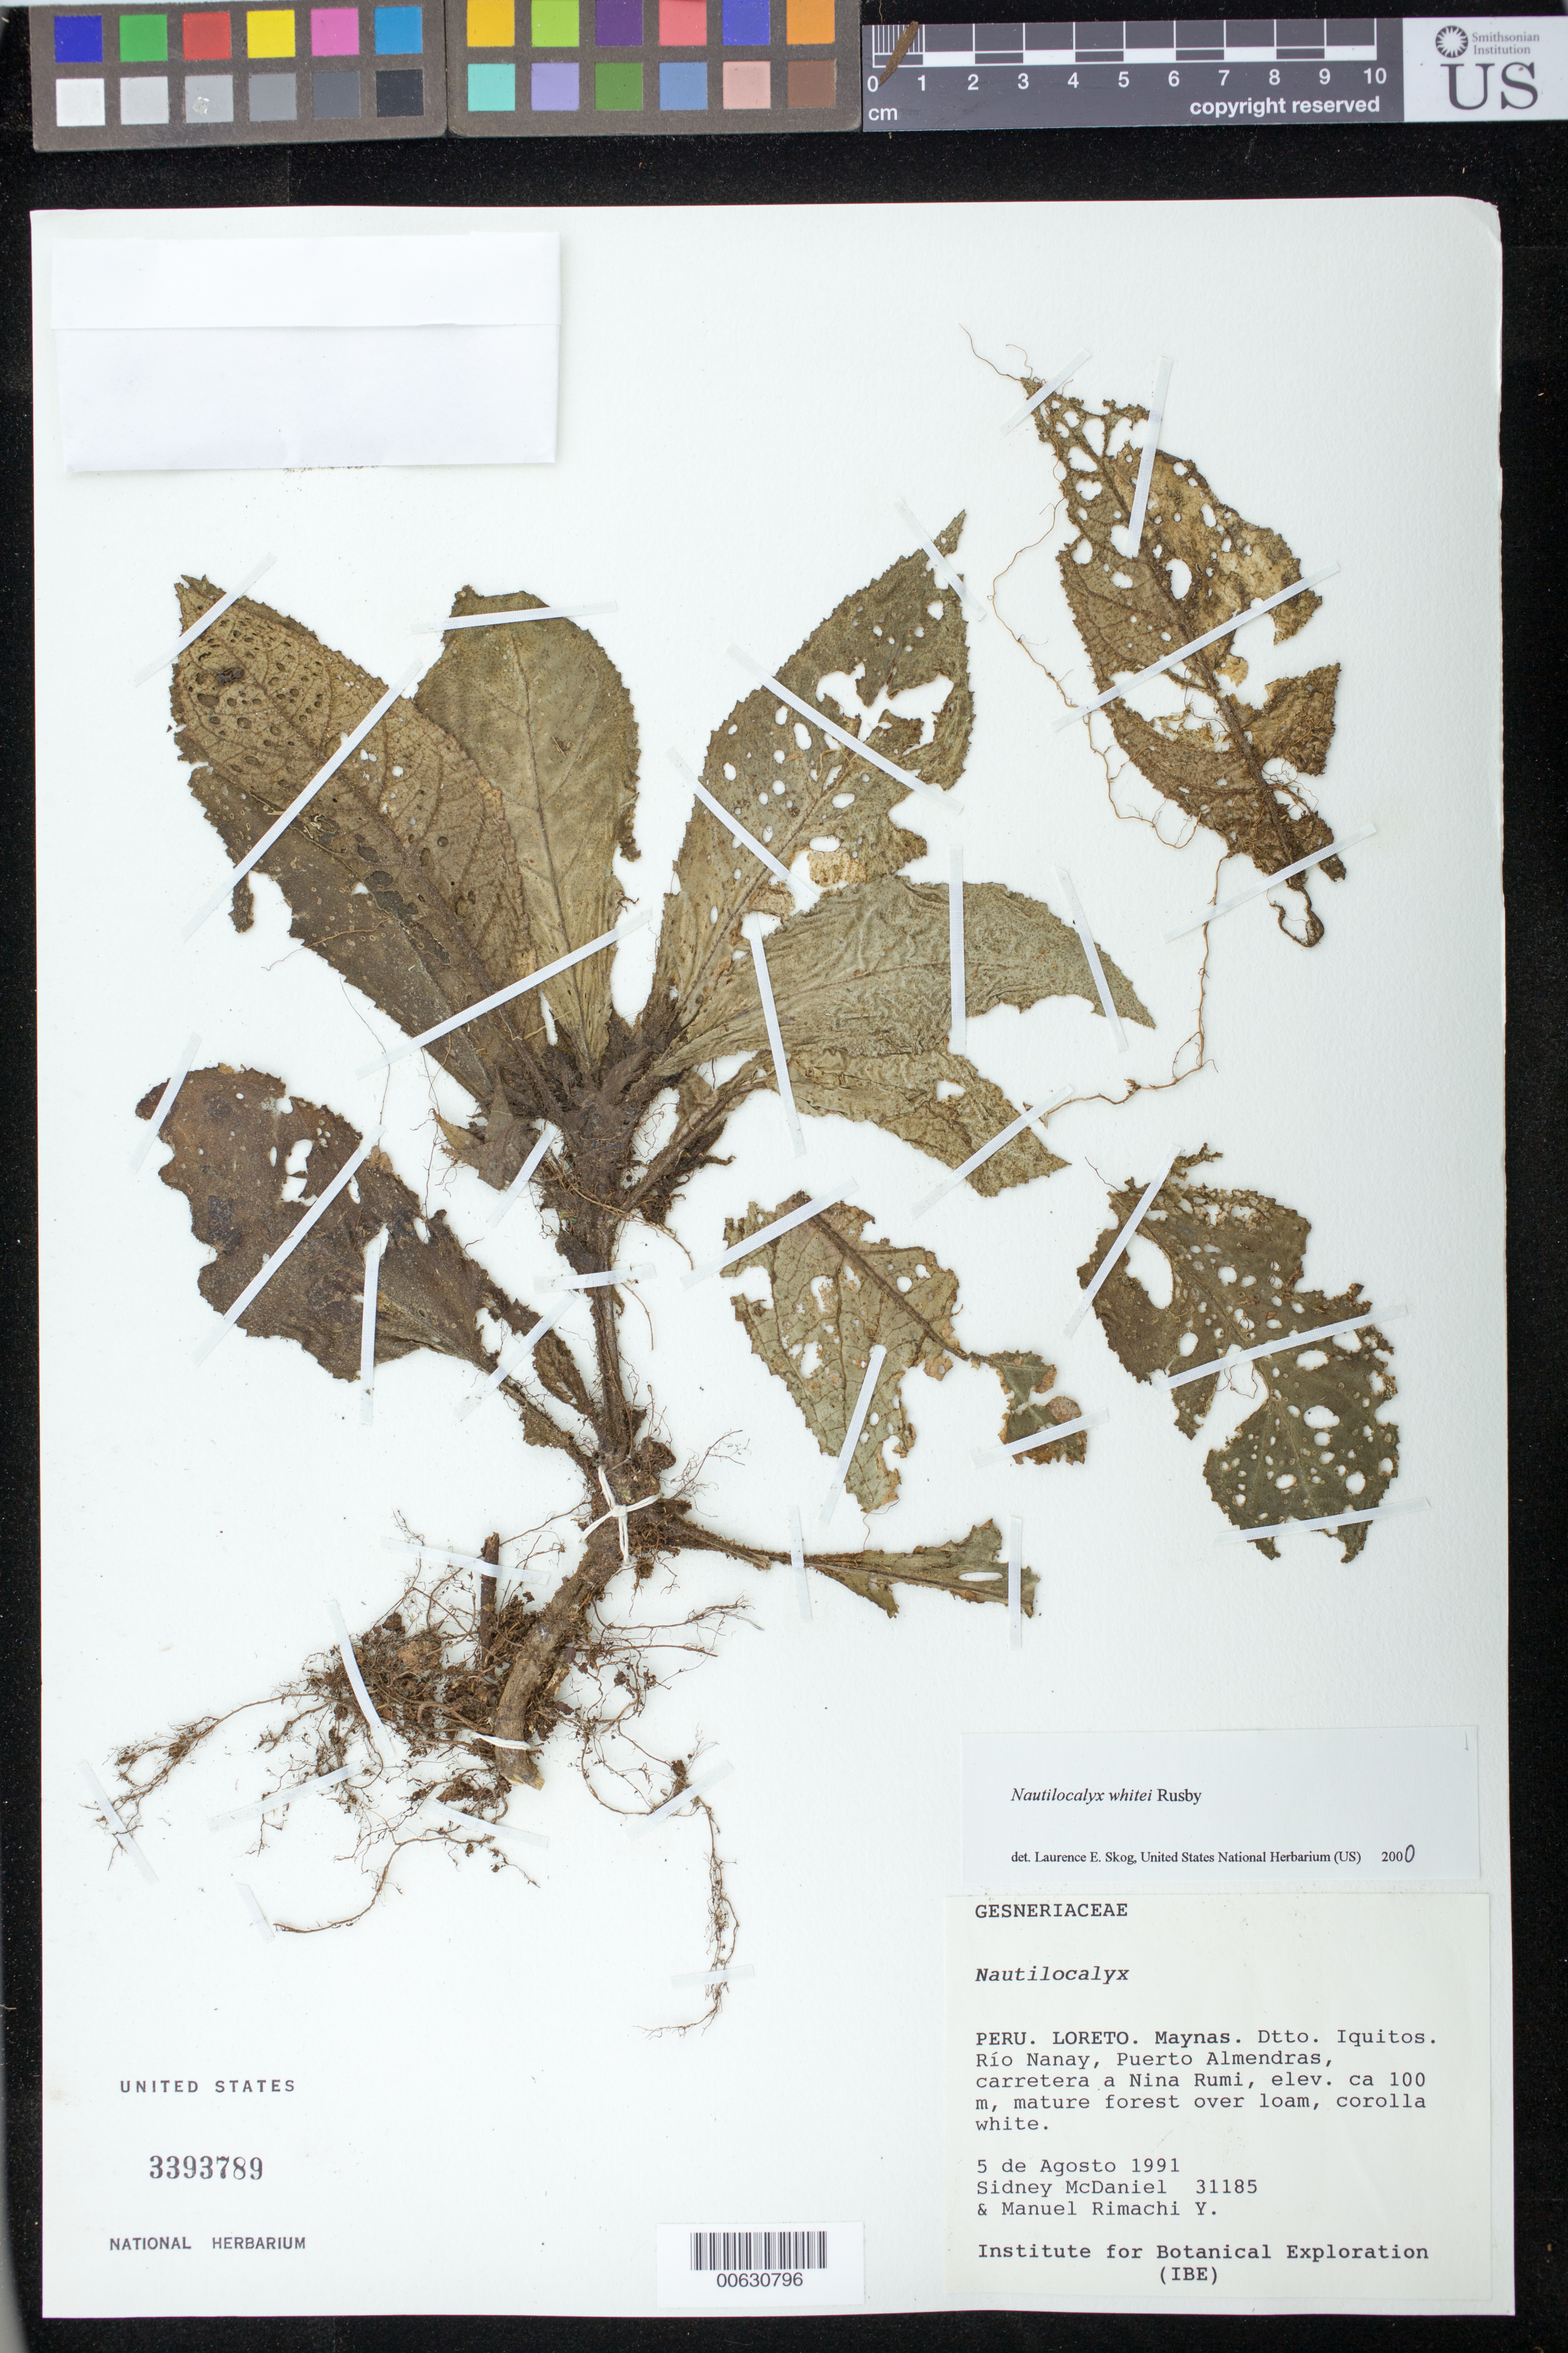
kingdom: Plantae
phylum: Tracheophyta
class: Magnoliopsida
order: Lamiales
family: Gesneriaceae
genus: Nautilocalyx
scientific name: Nautilocalyx whitei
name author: Rusby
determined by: Skog, Laurence E.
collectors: S. McDaniel & M. Rimachi Y.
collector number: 31185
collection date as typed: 05 Aug 1991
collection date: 1991-08-05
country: Peru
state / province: Loreto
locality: Maynas, Dtto. Iquitos, Río Nanay, Puerto Almendras, carretera a Nina Rumi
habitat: Mature forest over loam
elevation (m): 100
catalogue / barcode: US 3393789